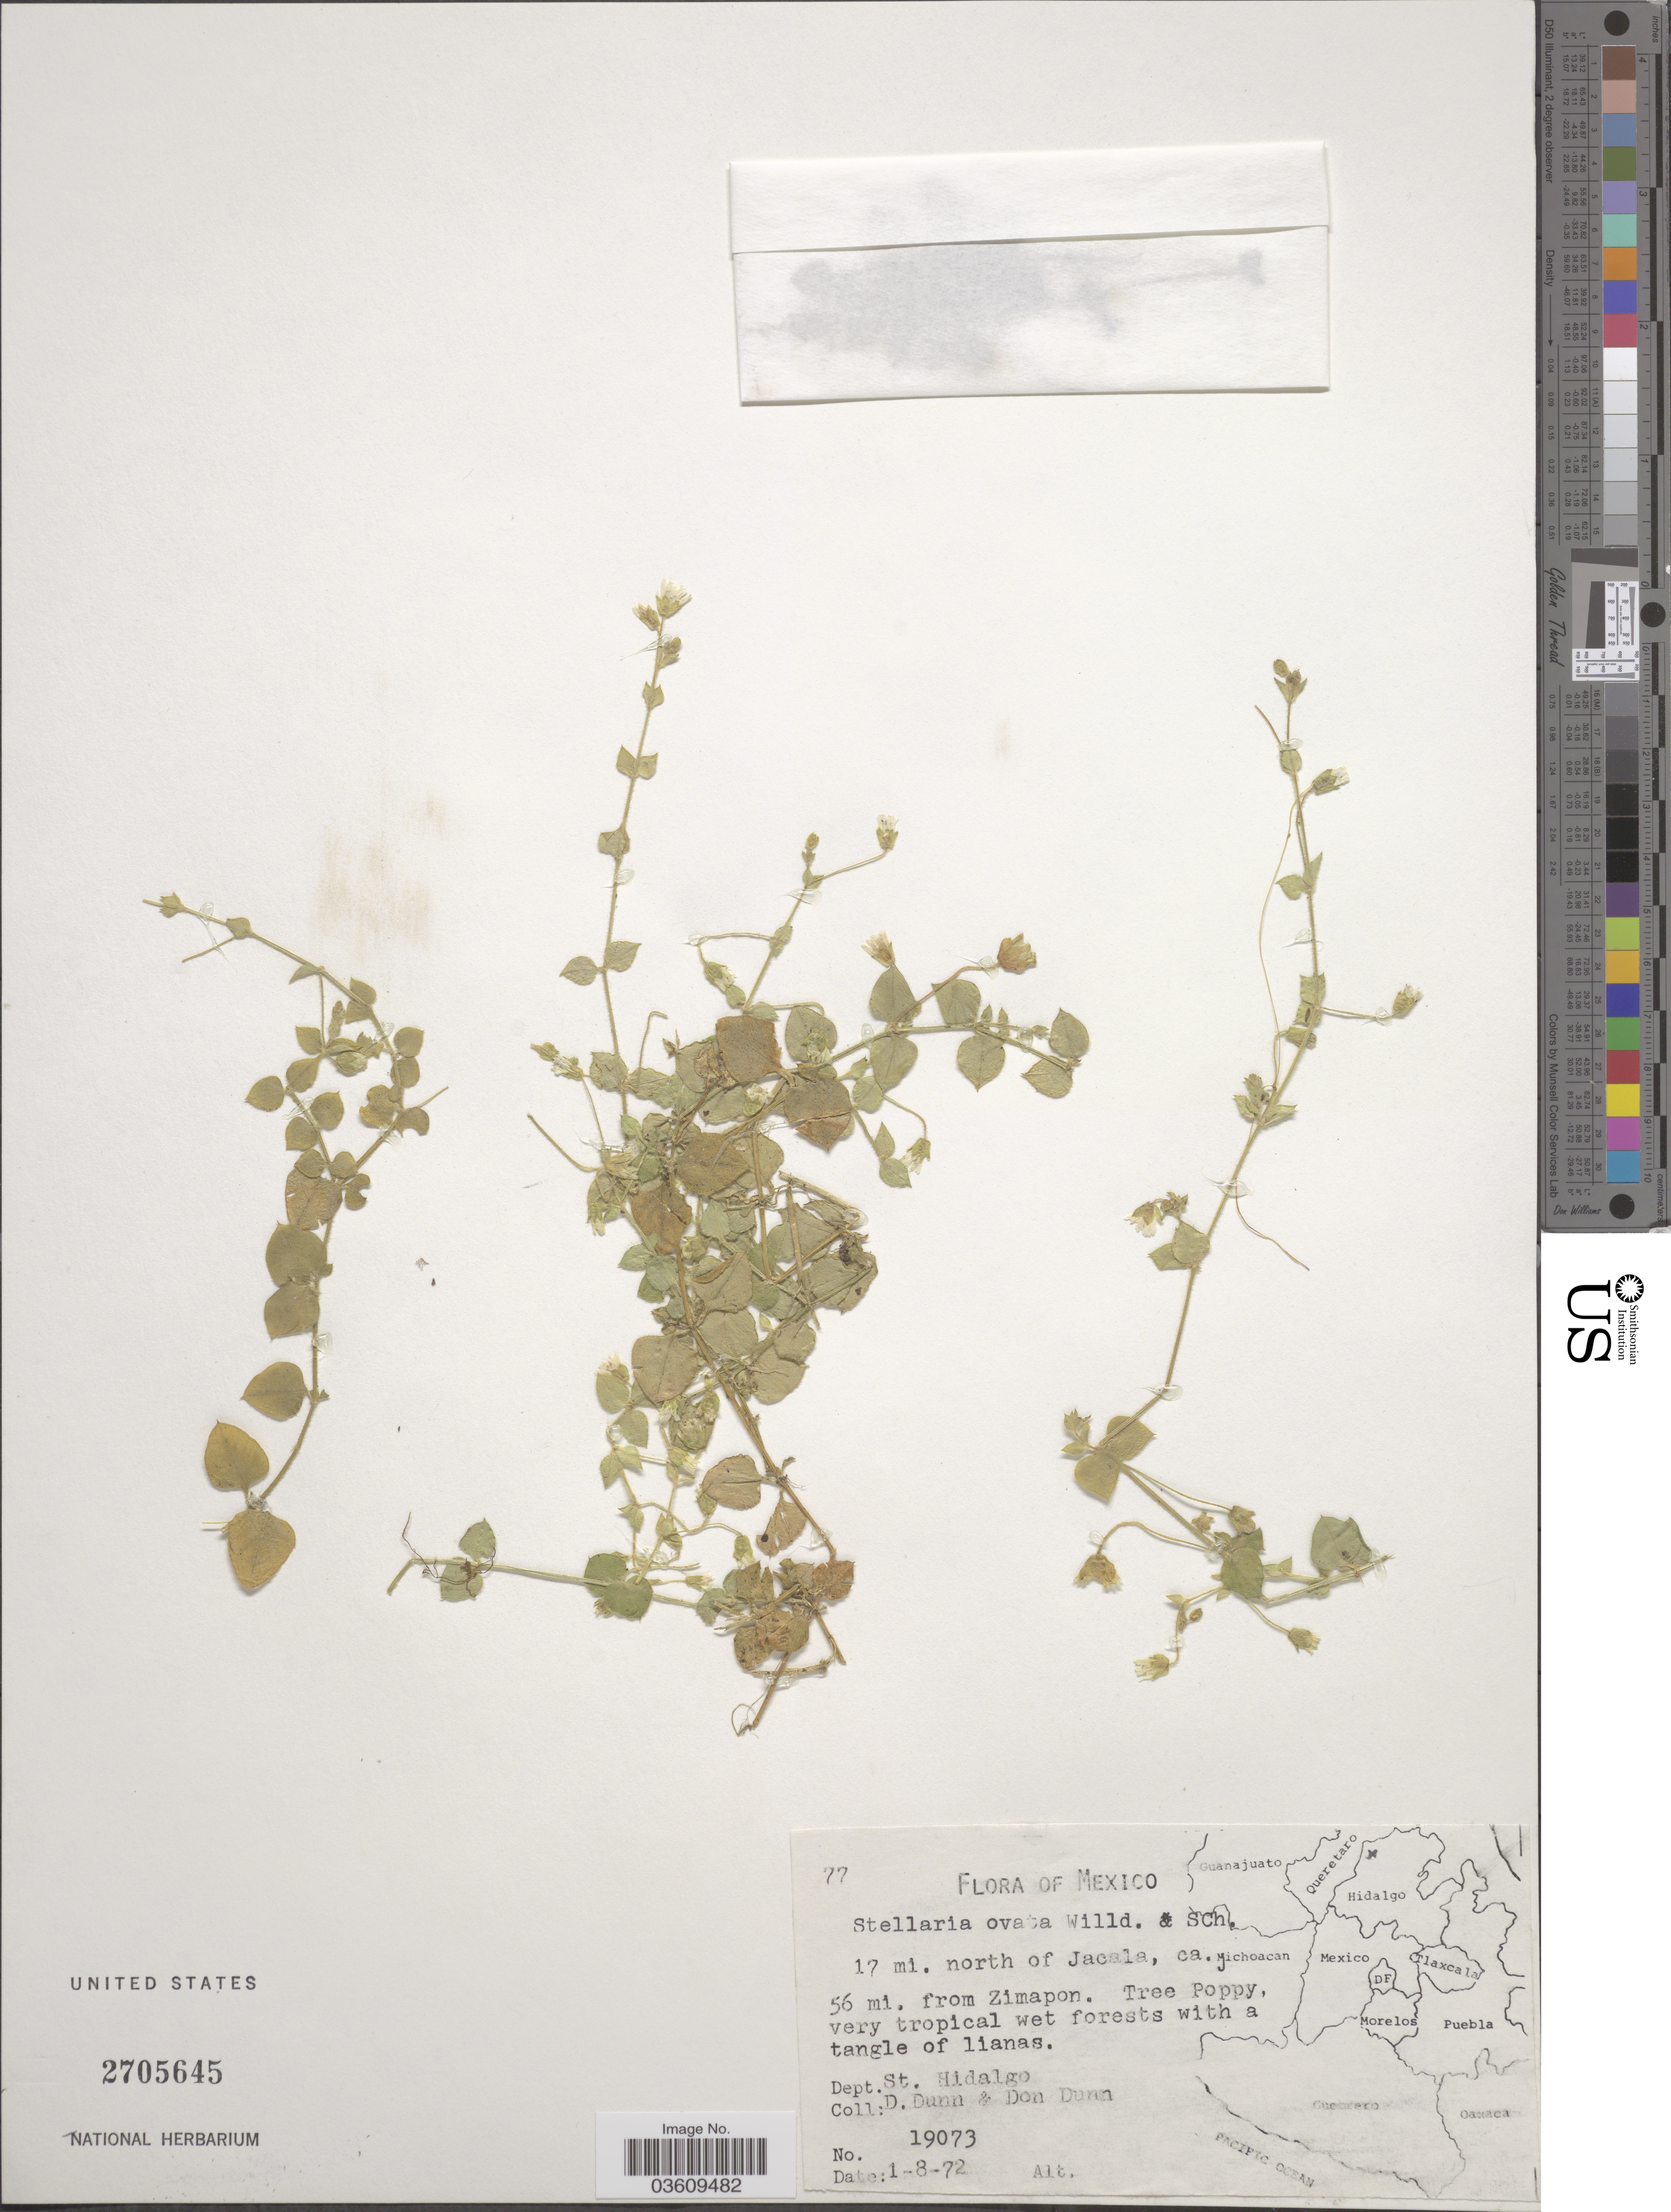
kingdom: Plantae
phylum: Tracheophyta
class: Magnoliopsida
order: Caryophyllales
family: Caryophyllaceae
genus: Stellaria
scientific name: Stellaria ovata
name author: Willd.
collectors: D. Dunn & D. Dunn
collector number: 19073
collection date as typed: Transcribed d/m/y: 1/8/72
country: Mexico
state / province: Hidalgo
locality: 17 mi. north of Jacala, ca. 56 mi. from Zimapon. Dept. St. Hidalgo.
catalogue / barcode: US 2705645